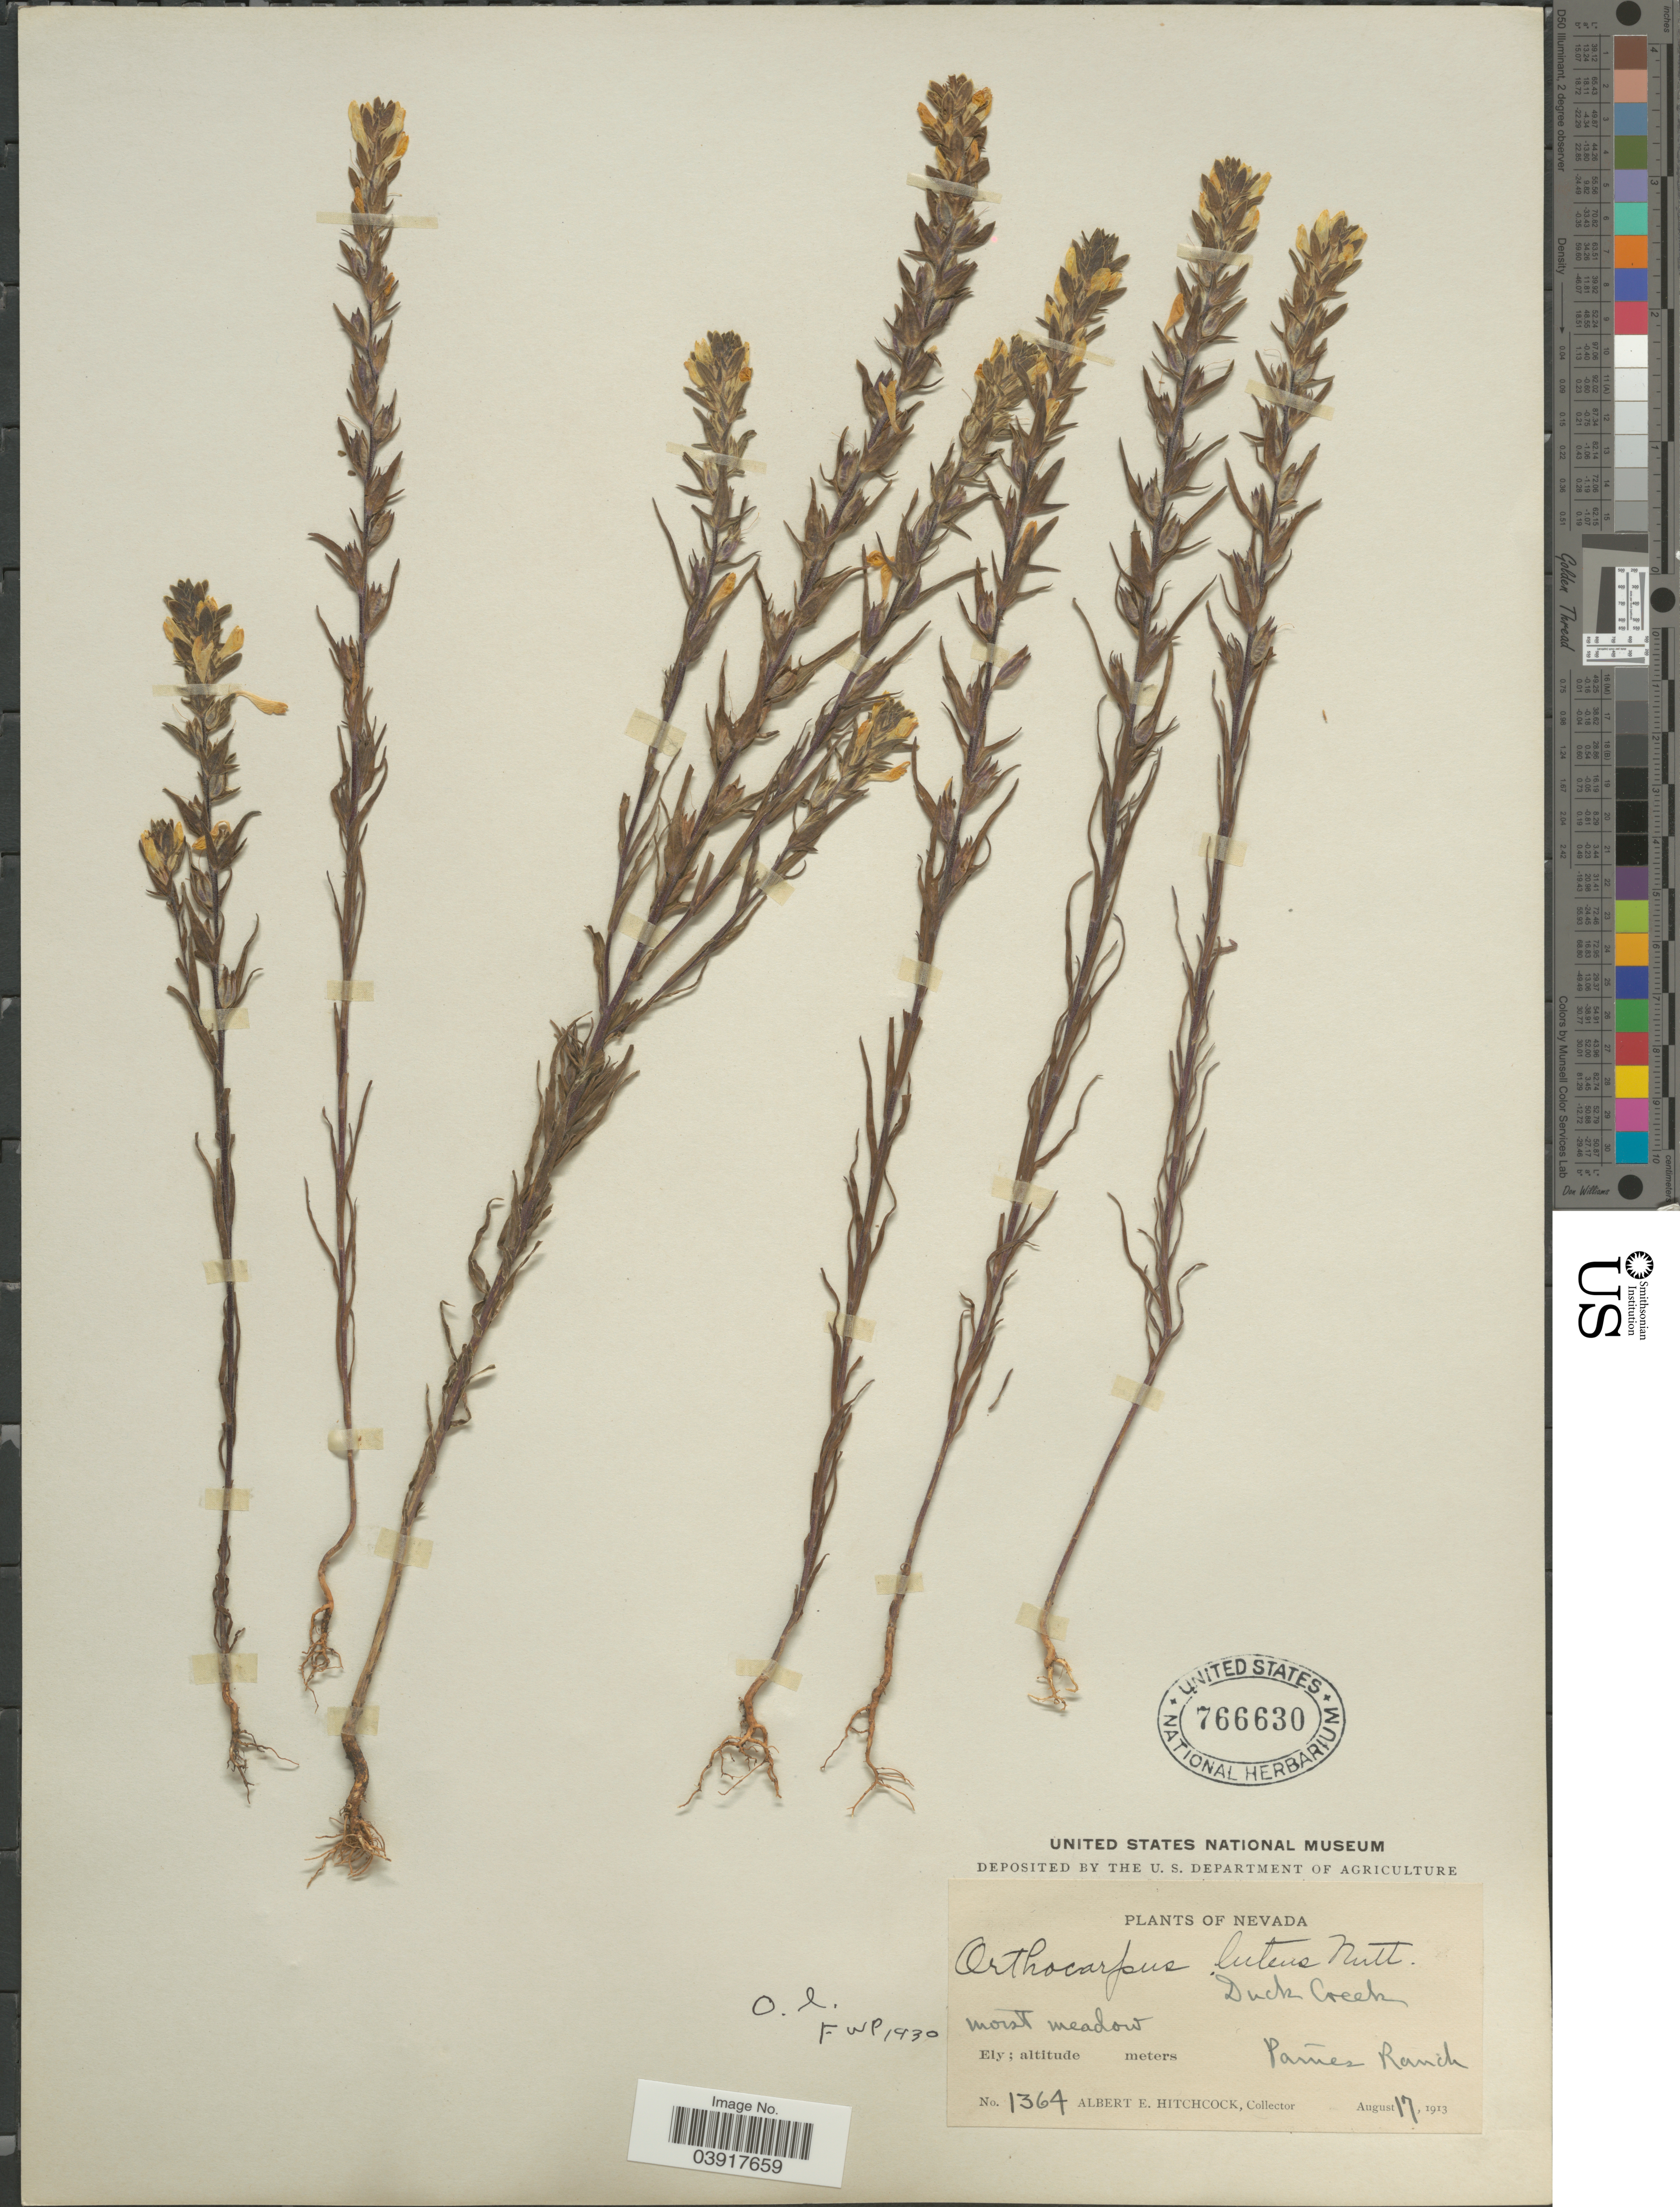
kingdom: Plantae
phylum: Tracheophyta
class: Magnoliopsida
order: Lamiales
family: Orobanchaceae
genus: Orthocarpus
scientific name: Orthocarpus luteus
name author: Nutt.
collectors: A. Hitchcock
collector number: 1364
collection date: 1913-08-17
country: United States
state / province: Nevada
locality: Duck Creek. Ely. Paines Ranch.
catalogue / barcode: US 766630